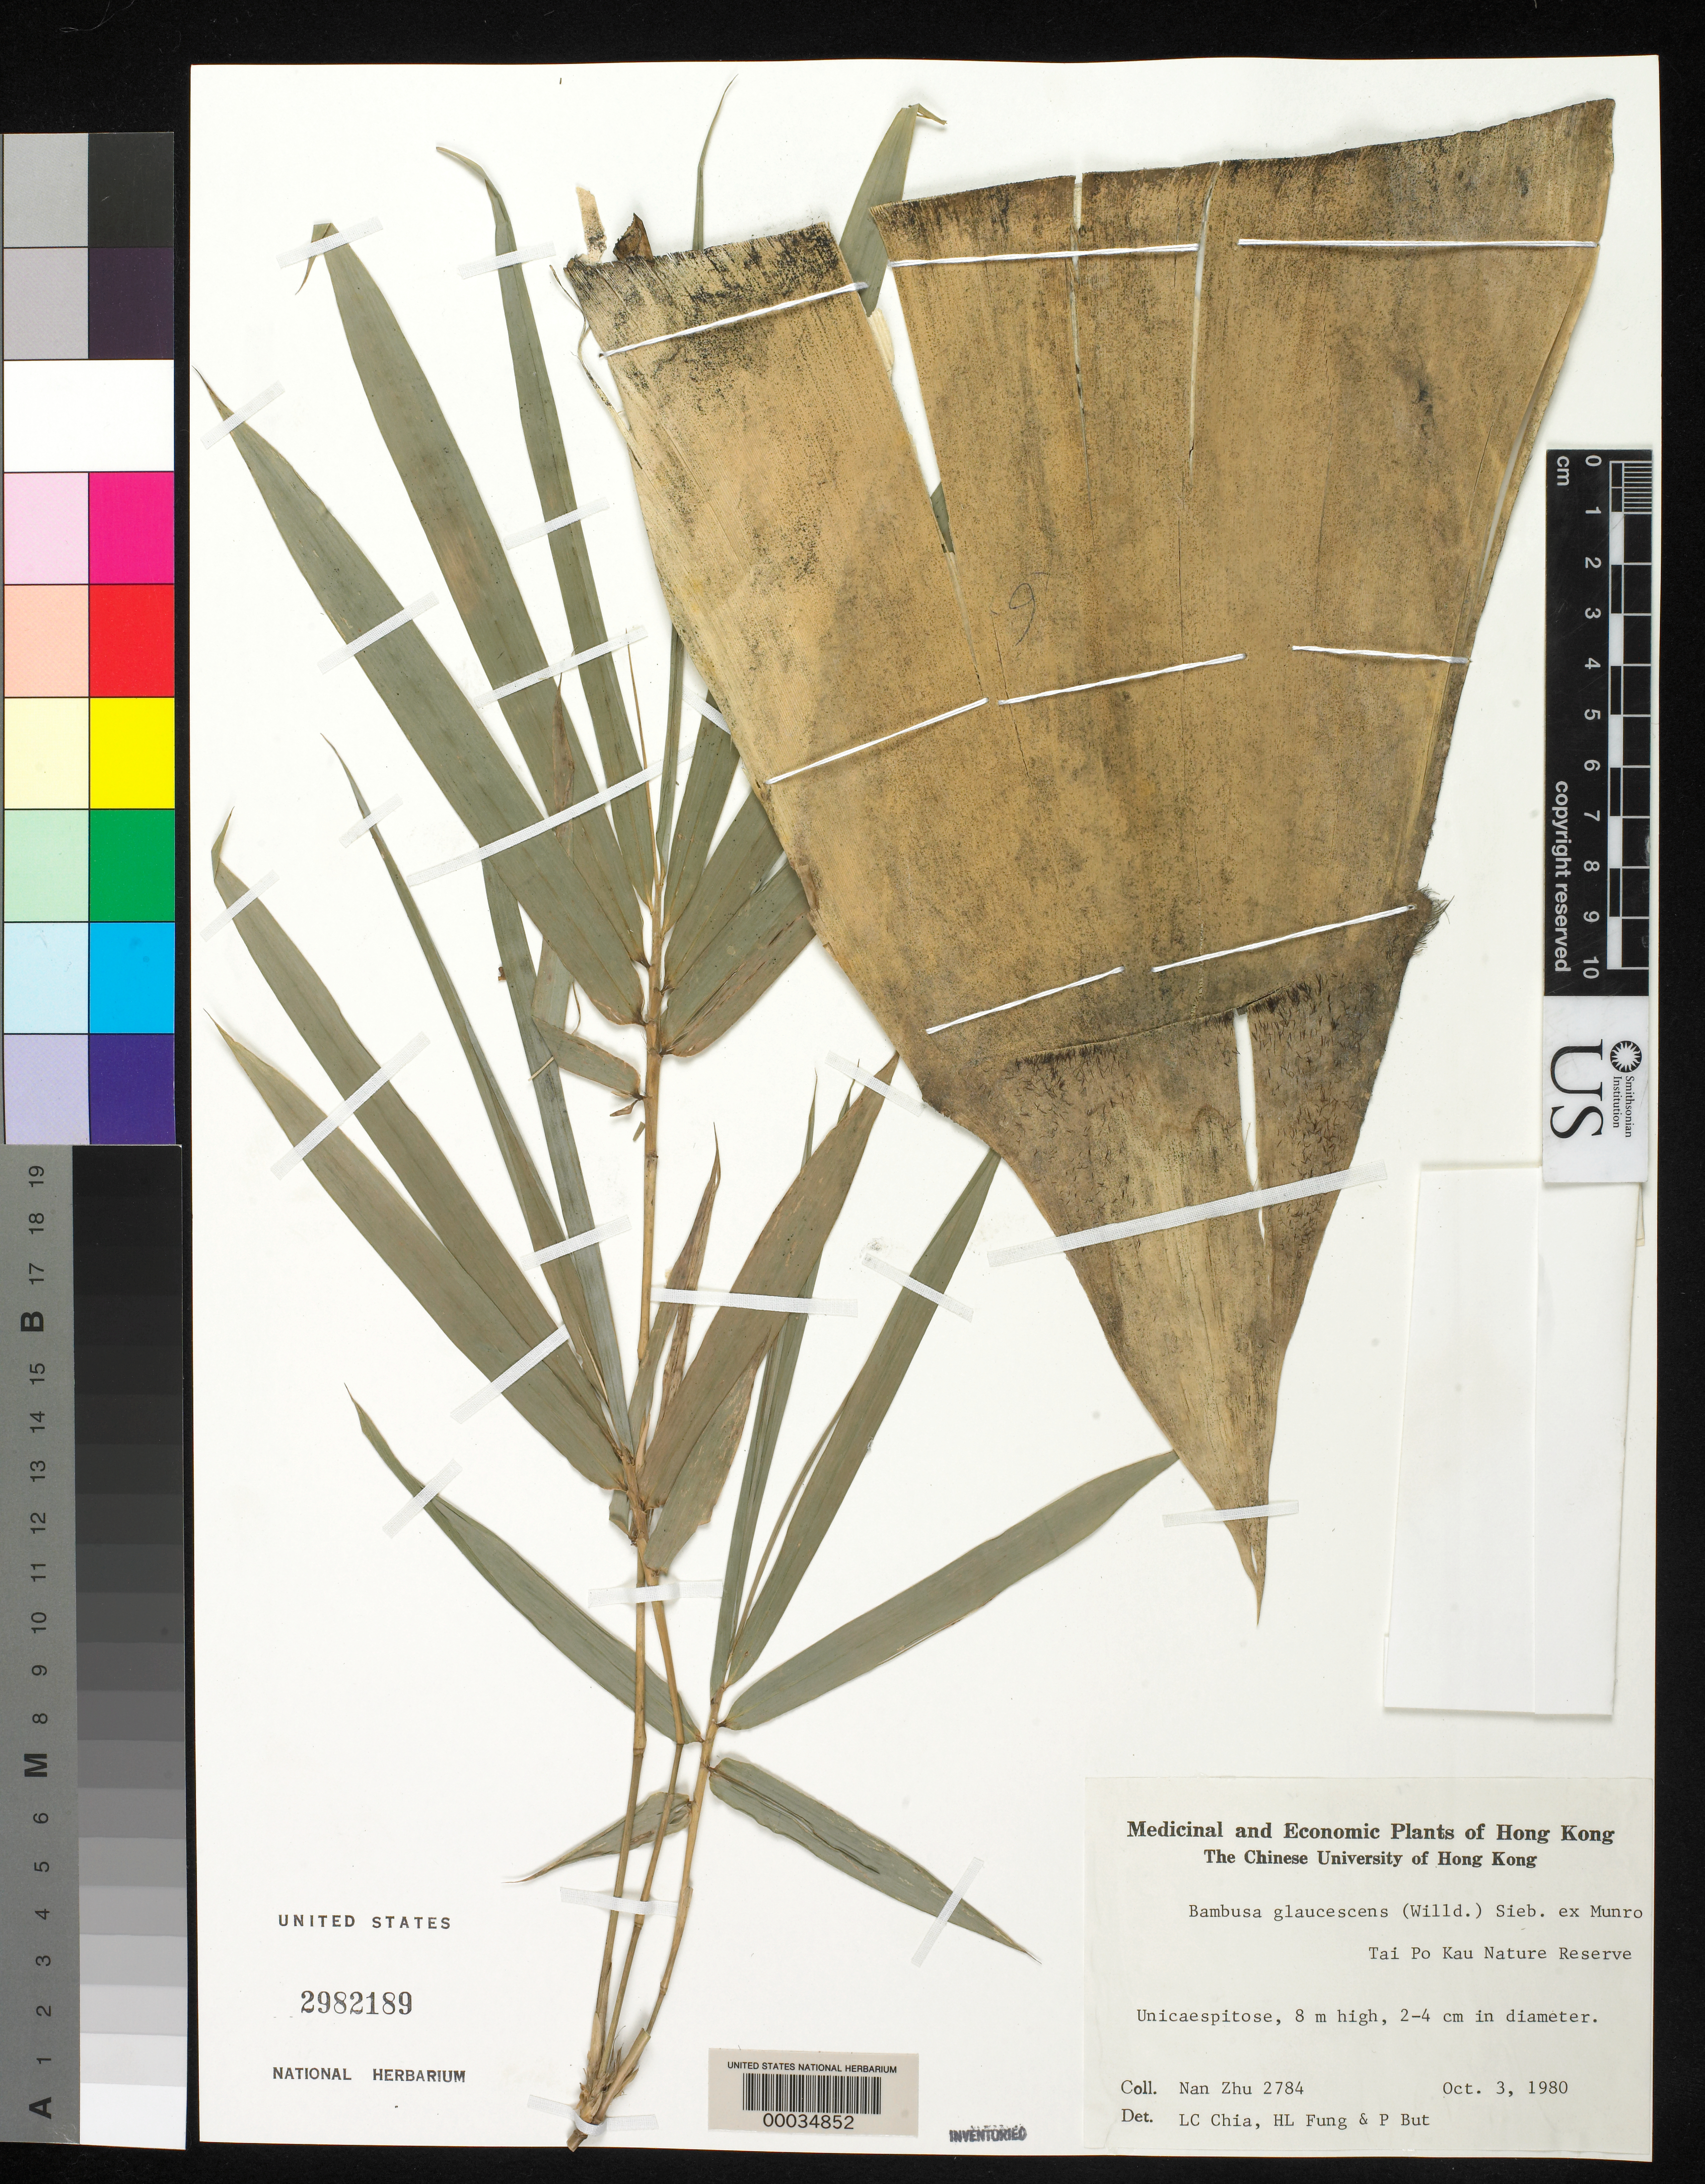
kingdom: Plantae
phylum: Tracheophyta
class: Liliopsida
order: Poales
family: Poaceae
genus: Bambusa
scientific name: Bambusa multiplex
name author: (Lour.) Raeusch. ex Schult. & Schult. f.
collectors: Z. Nan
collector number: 2784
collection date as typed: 03 Oct 1980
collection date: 1980-10-03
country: China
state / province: Hong Kong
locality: Tai po kau nature reserve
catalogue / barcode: US 2982189